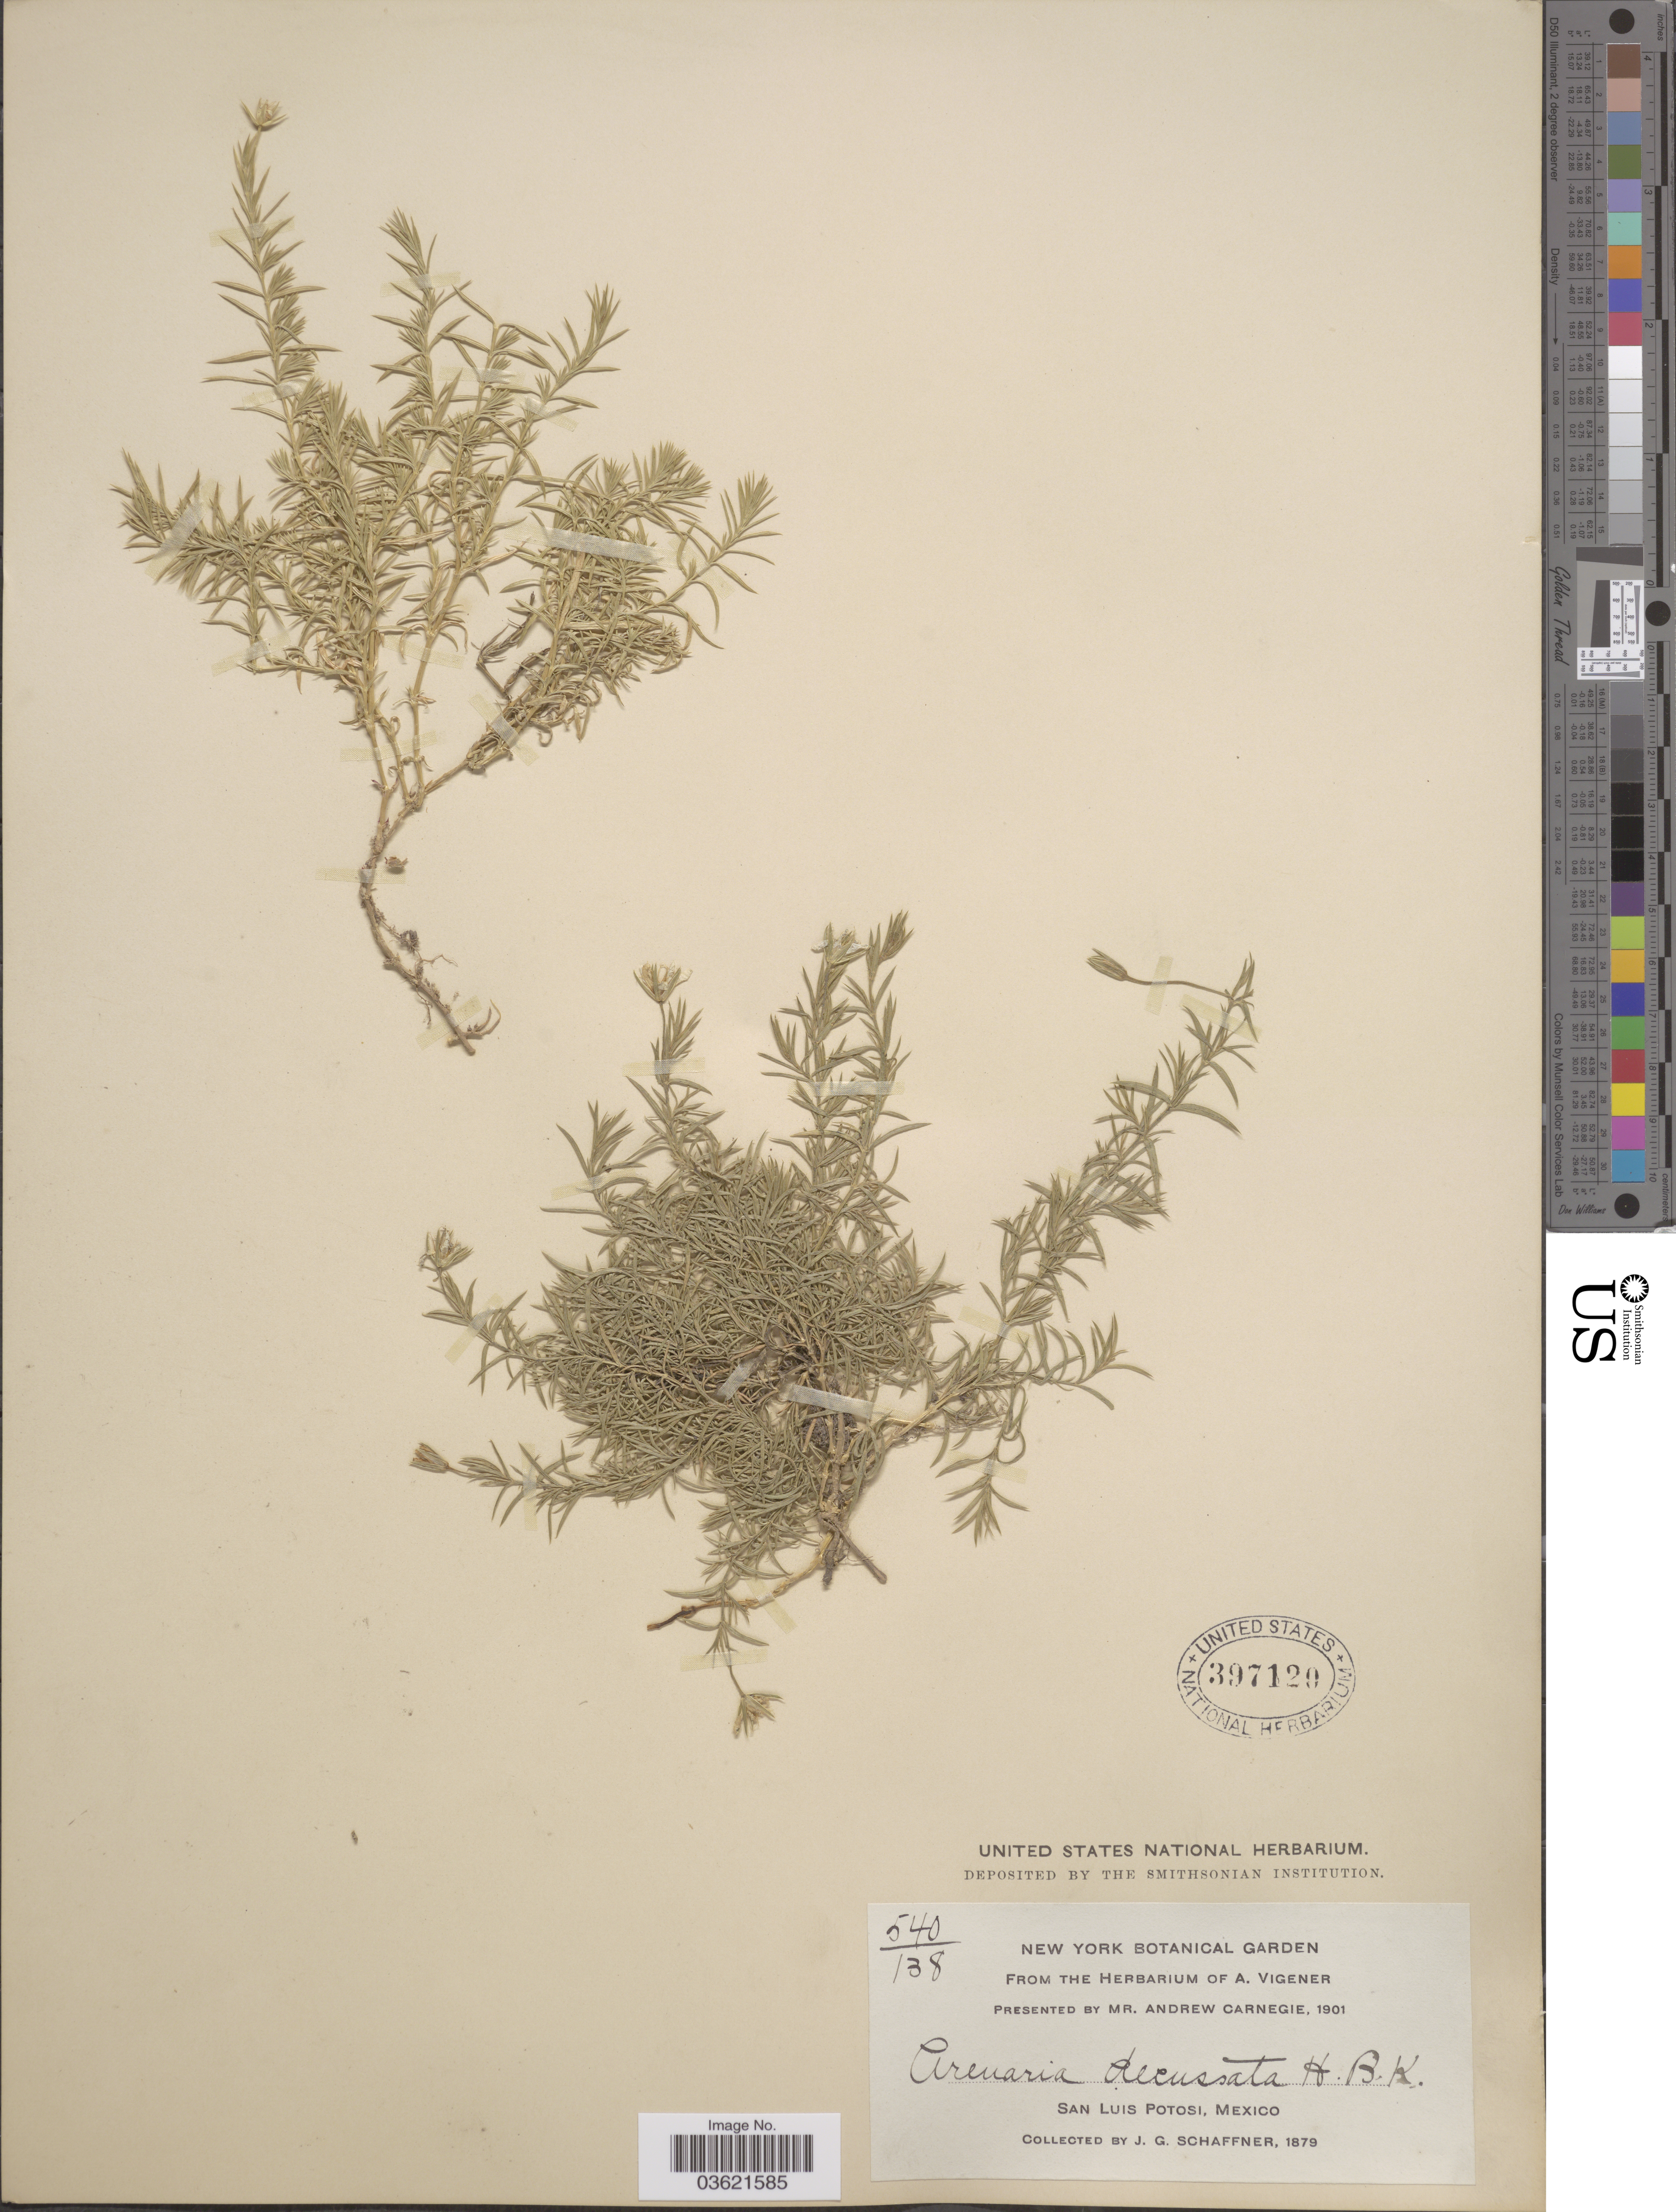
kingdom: Plantae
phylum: Tracheophyta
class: Magnoliopsida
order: Caryophyllales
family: Caryophyllaceae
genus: Arenaria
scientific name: Arenaria lycopodioides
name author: Willd. ex Schltdl.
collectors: J. G. Schaffner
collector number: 540/138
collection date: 1879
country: Mexico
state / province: San Luis Potosí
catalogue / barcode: US 397120